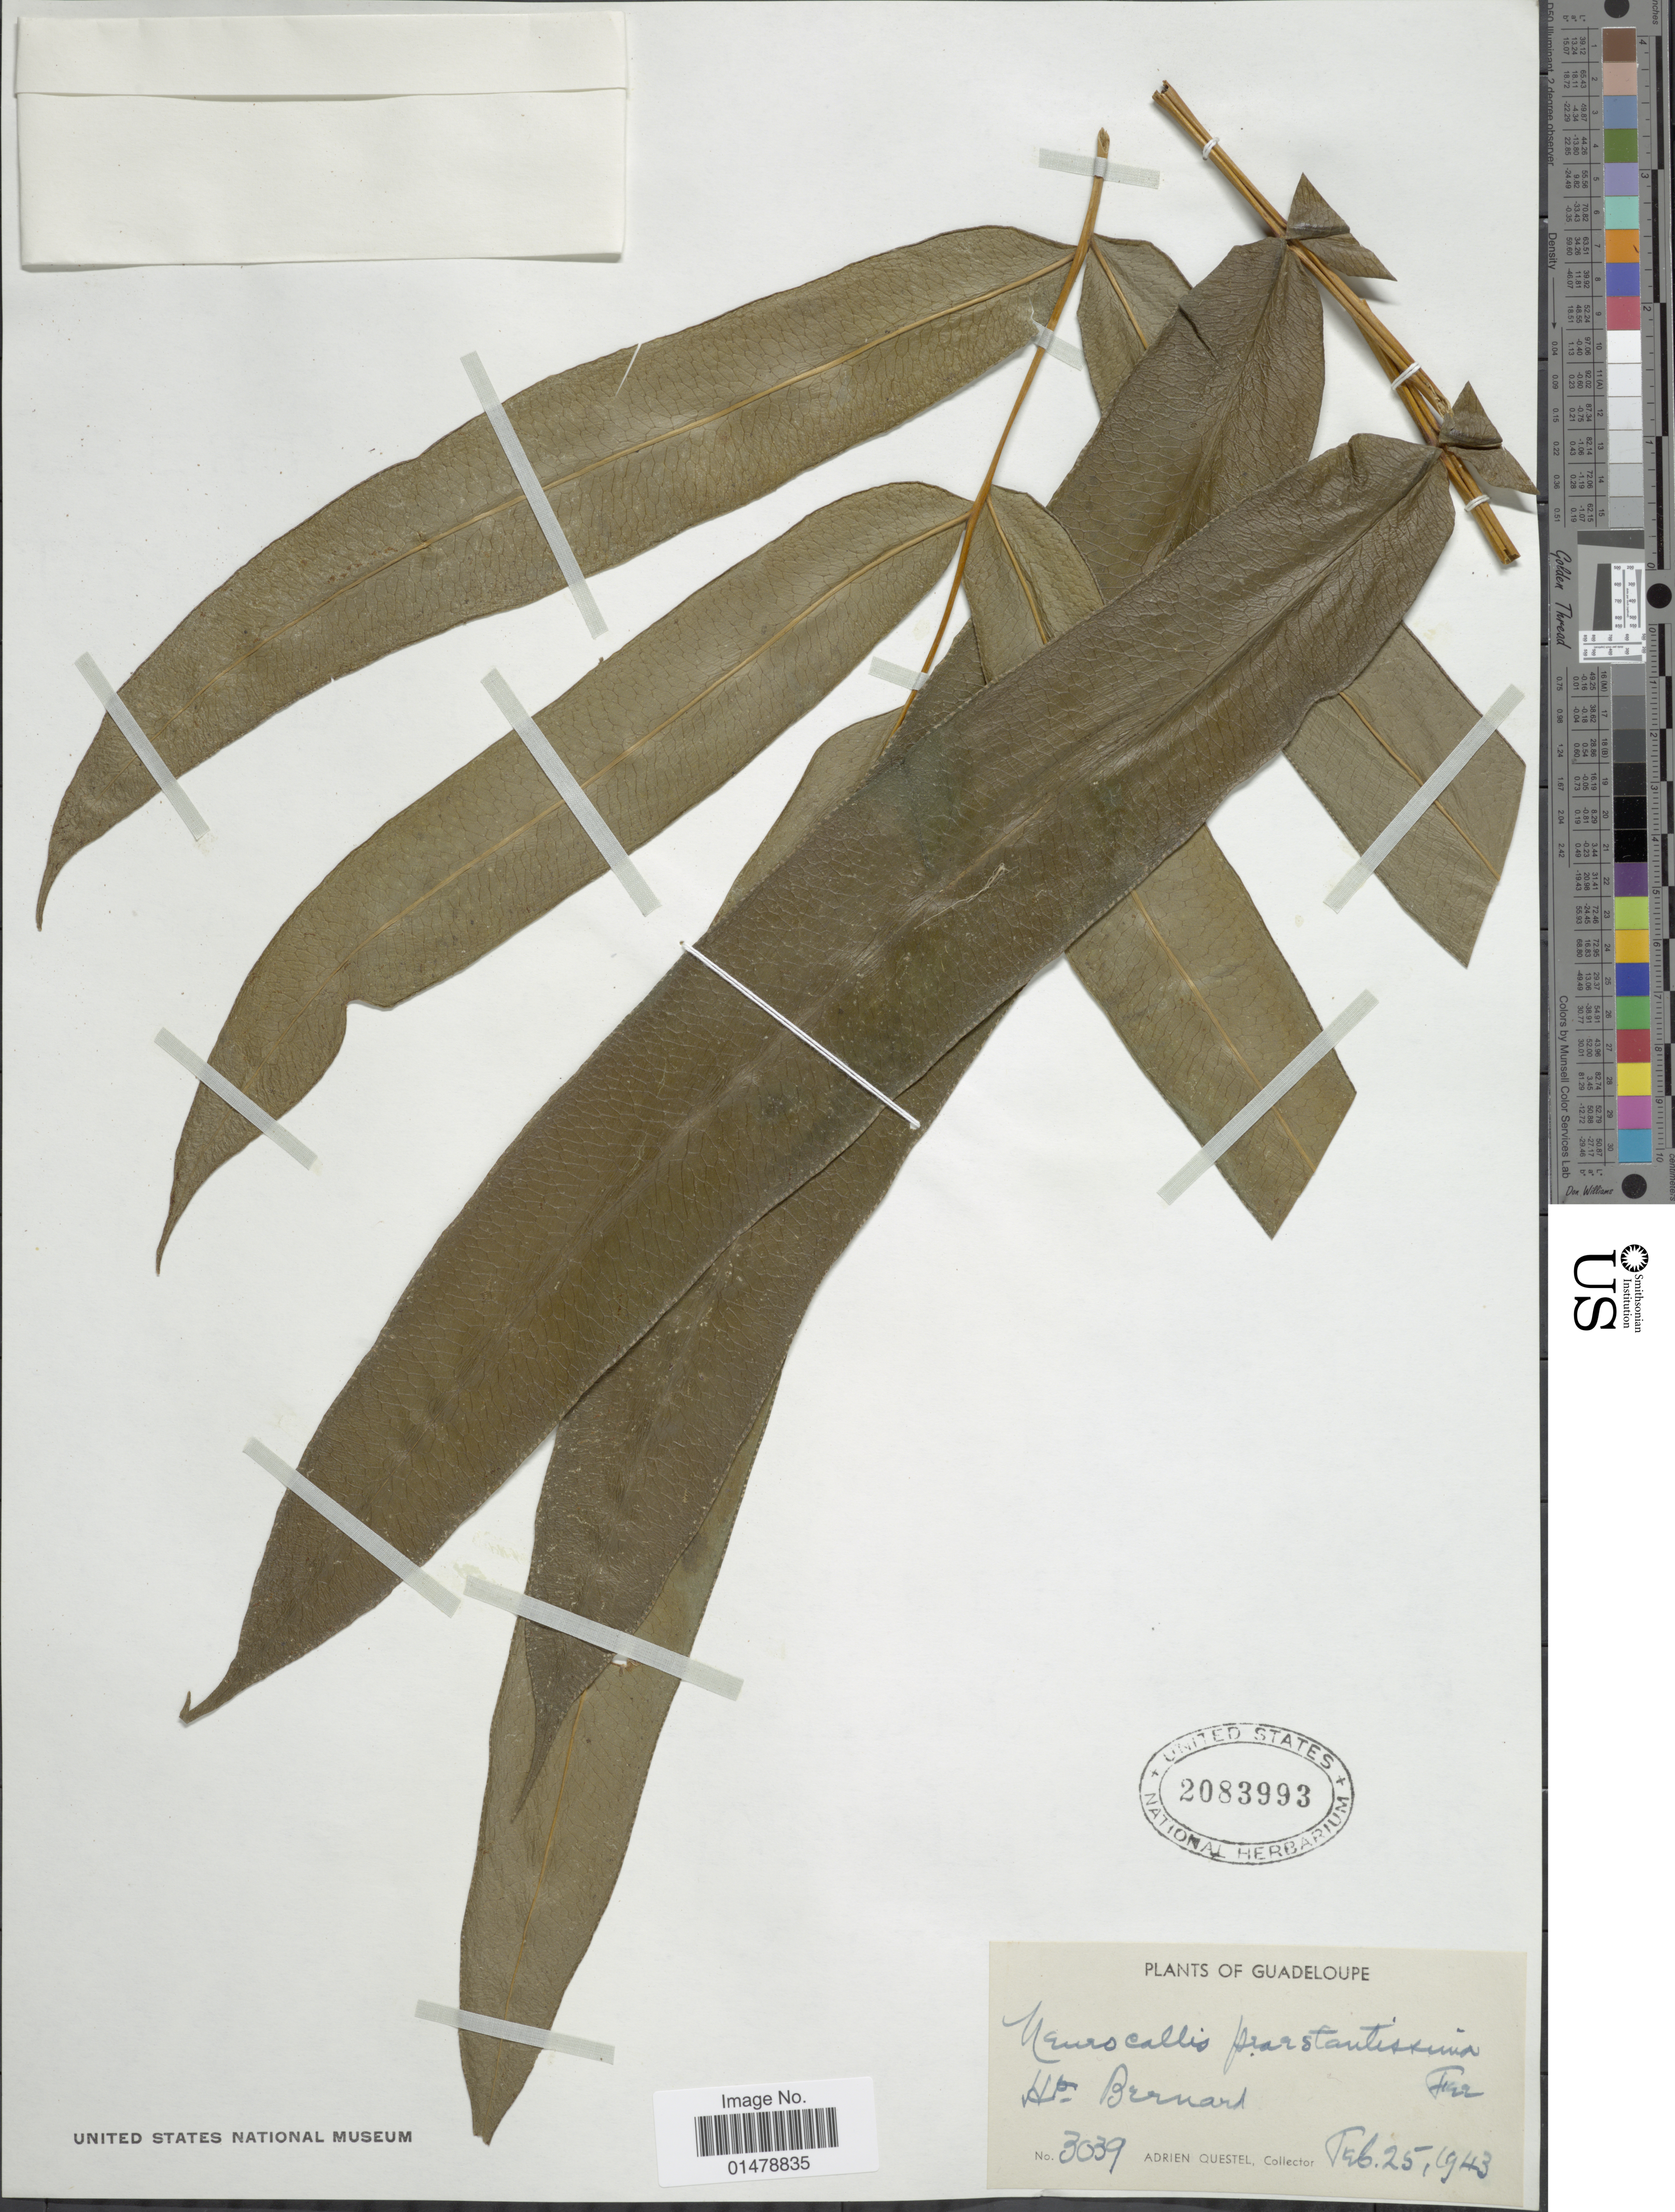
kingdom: Plantae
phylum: Tracheophyta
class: Polypodiopsida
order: Polypodiales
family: Pteridaceae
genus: Pteris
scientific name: Pteris praestantissima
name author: (Bory ex Fée) Christenh.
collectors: A. Questel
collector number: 3039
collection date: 1943-02-25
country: Guadeloupe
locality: St. Bernard.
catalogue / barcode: US 2083993